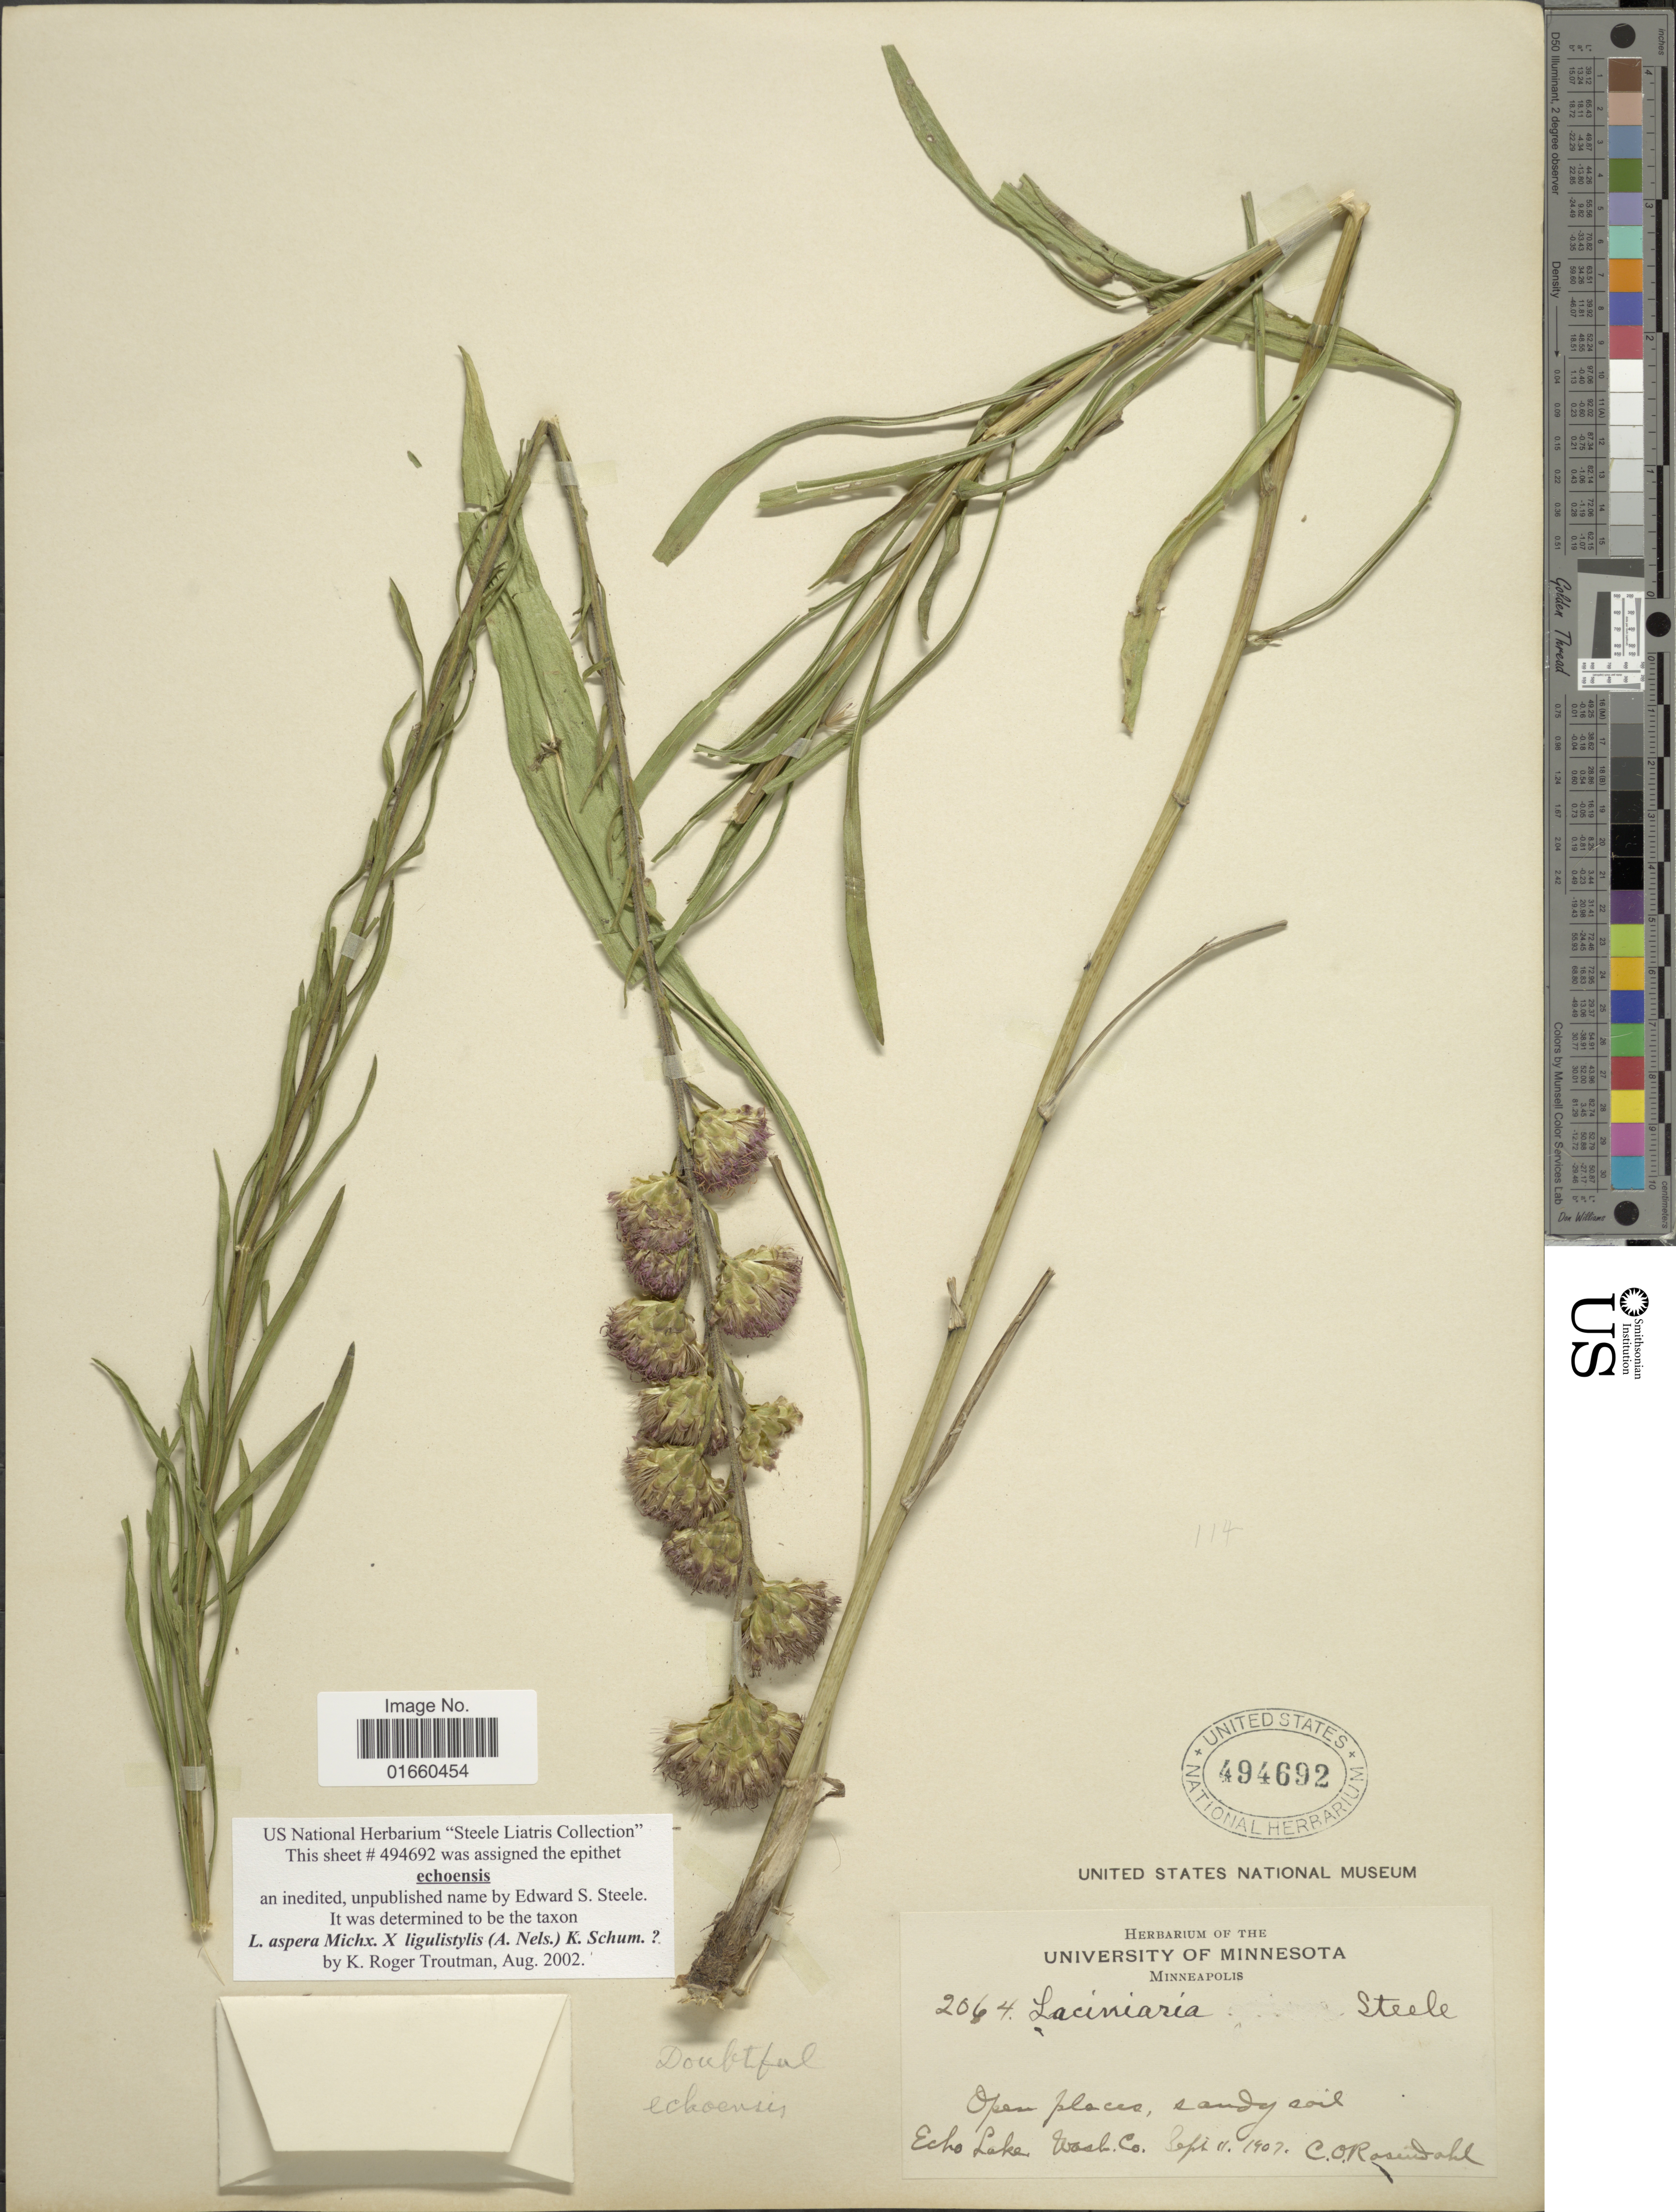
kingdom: Plantae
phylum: Tracheophyta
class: Magnoliopsida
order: Asterales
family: Asteraceae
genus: Liatris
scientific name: Liatris aspera x L. ligulistylus (A. Nelson) K. Schum.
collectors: C. O. Rosendahl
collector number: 2064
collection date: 1907-09-11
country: United States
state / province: Minnesota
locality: Minneapolis, Echo Lake, Wash Co,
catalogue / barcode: US 494692